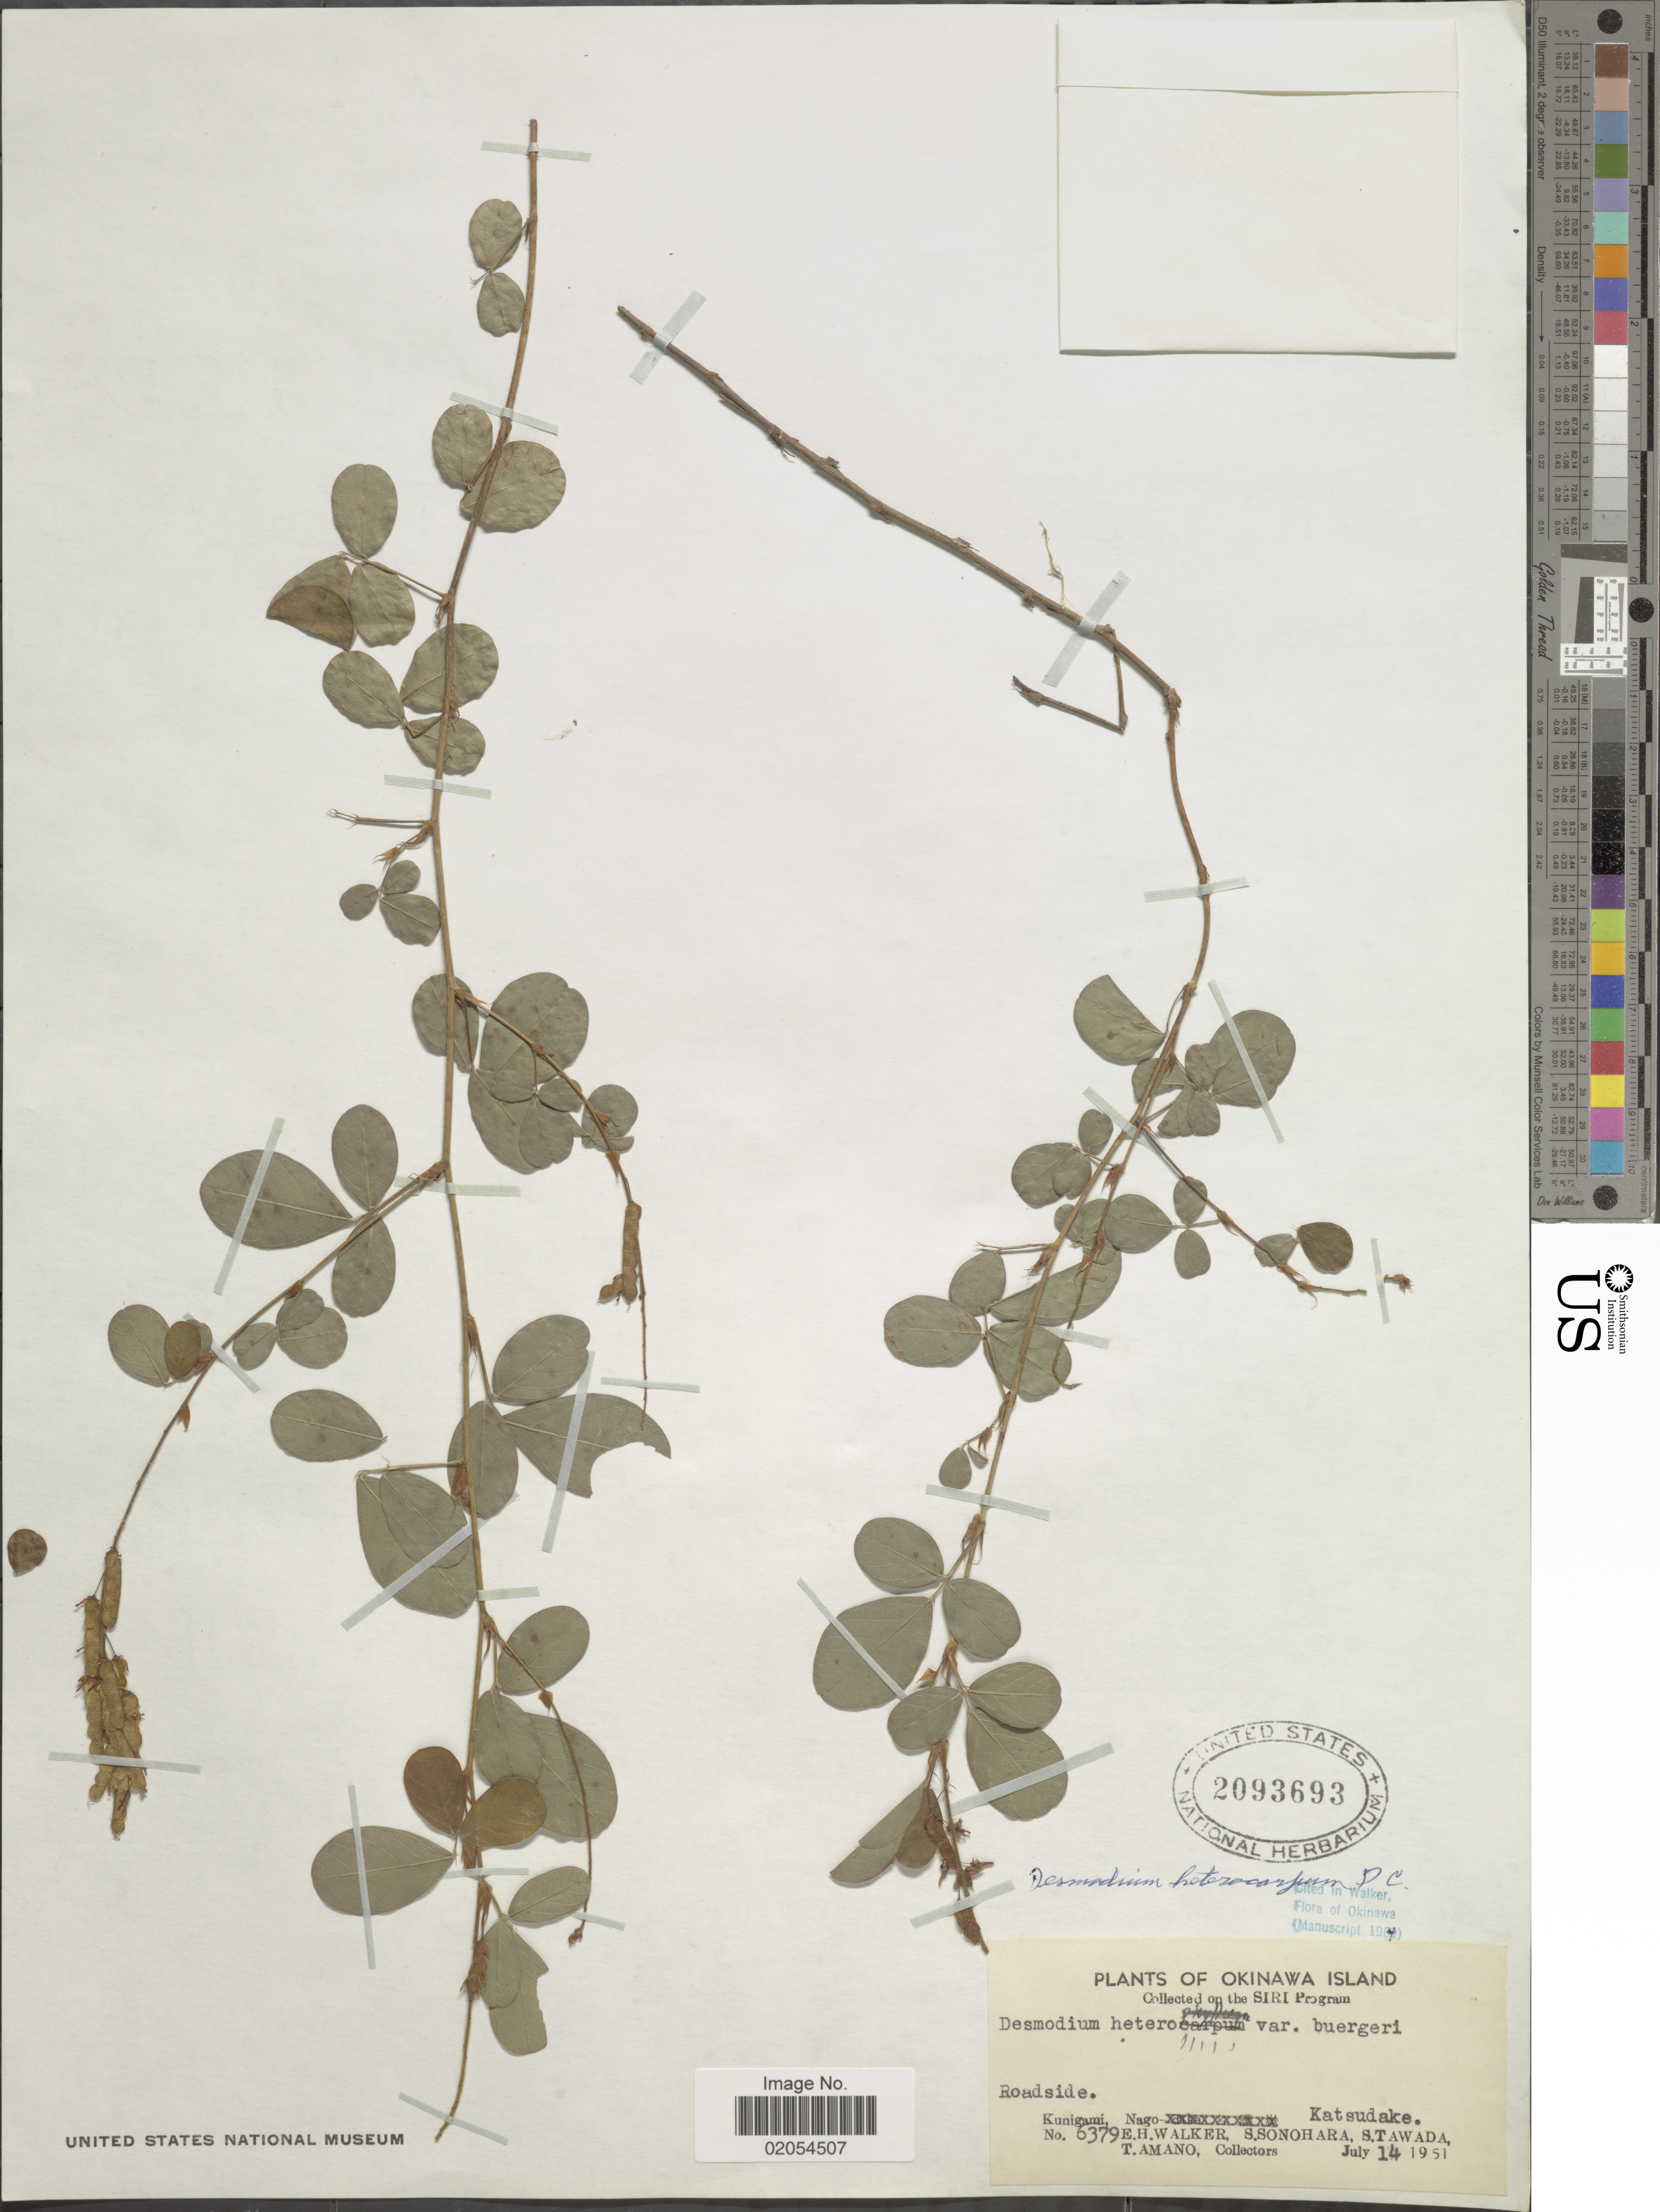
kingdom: Plantae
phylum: Tracheophyta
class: Magnoliopsida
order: Fabales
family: Fabaceae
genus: Grona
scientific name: Grona heterocarpos subsp. heterocarpos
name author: (L.) H. Ohashi & K. Ohashi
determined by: Strong, Mark T., (BOT), Smithsonian Institution - National Museum of Natural History (UNITED STATES)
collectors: E. H. Walker, S. Sonohara, S. Tawada & T. Amano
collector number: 6379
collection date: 1951-07-14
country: Japan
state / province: Okinawa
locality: Okinawa Island, Kunigami, Nago, Katsudake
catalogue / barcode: US 2093693